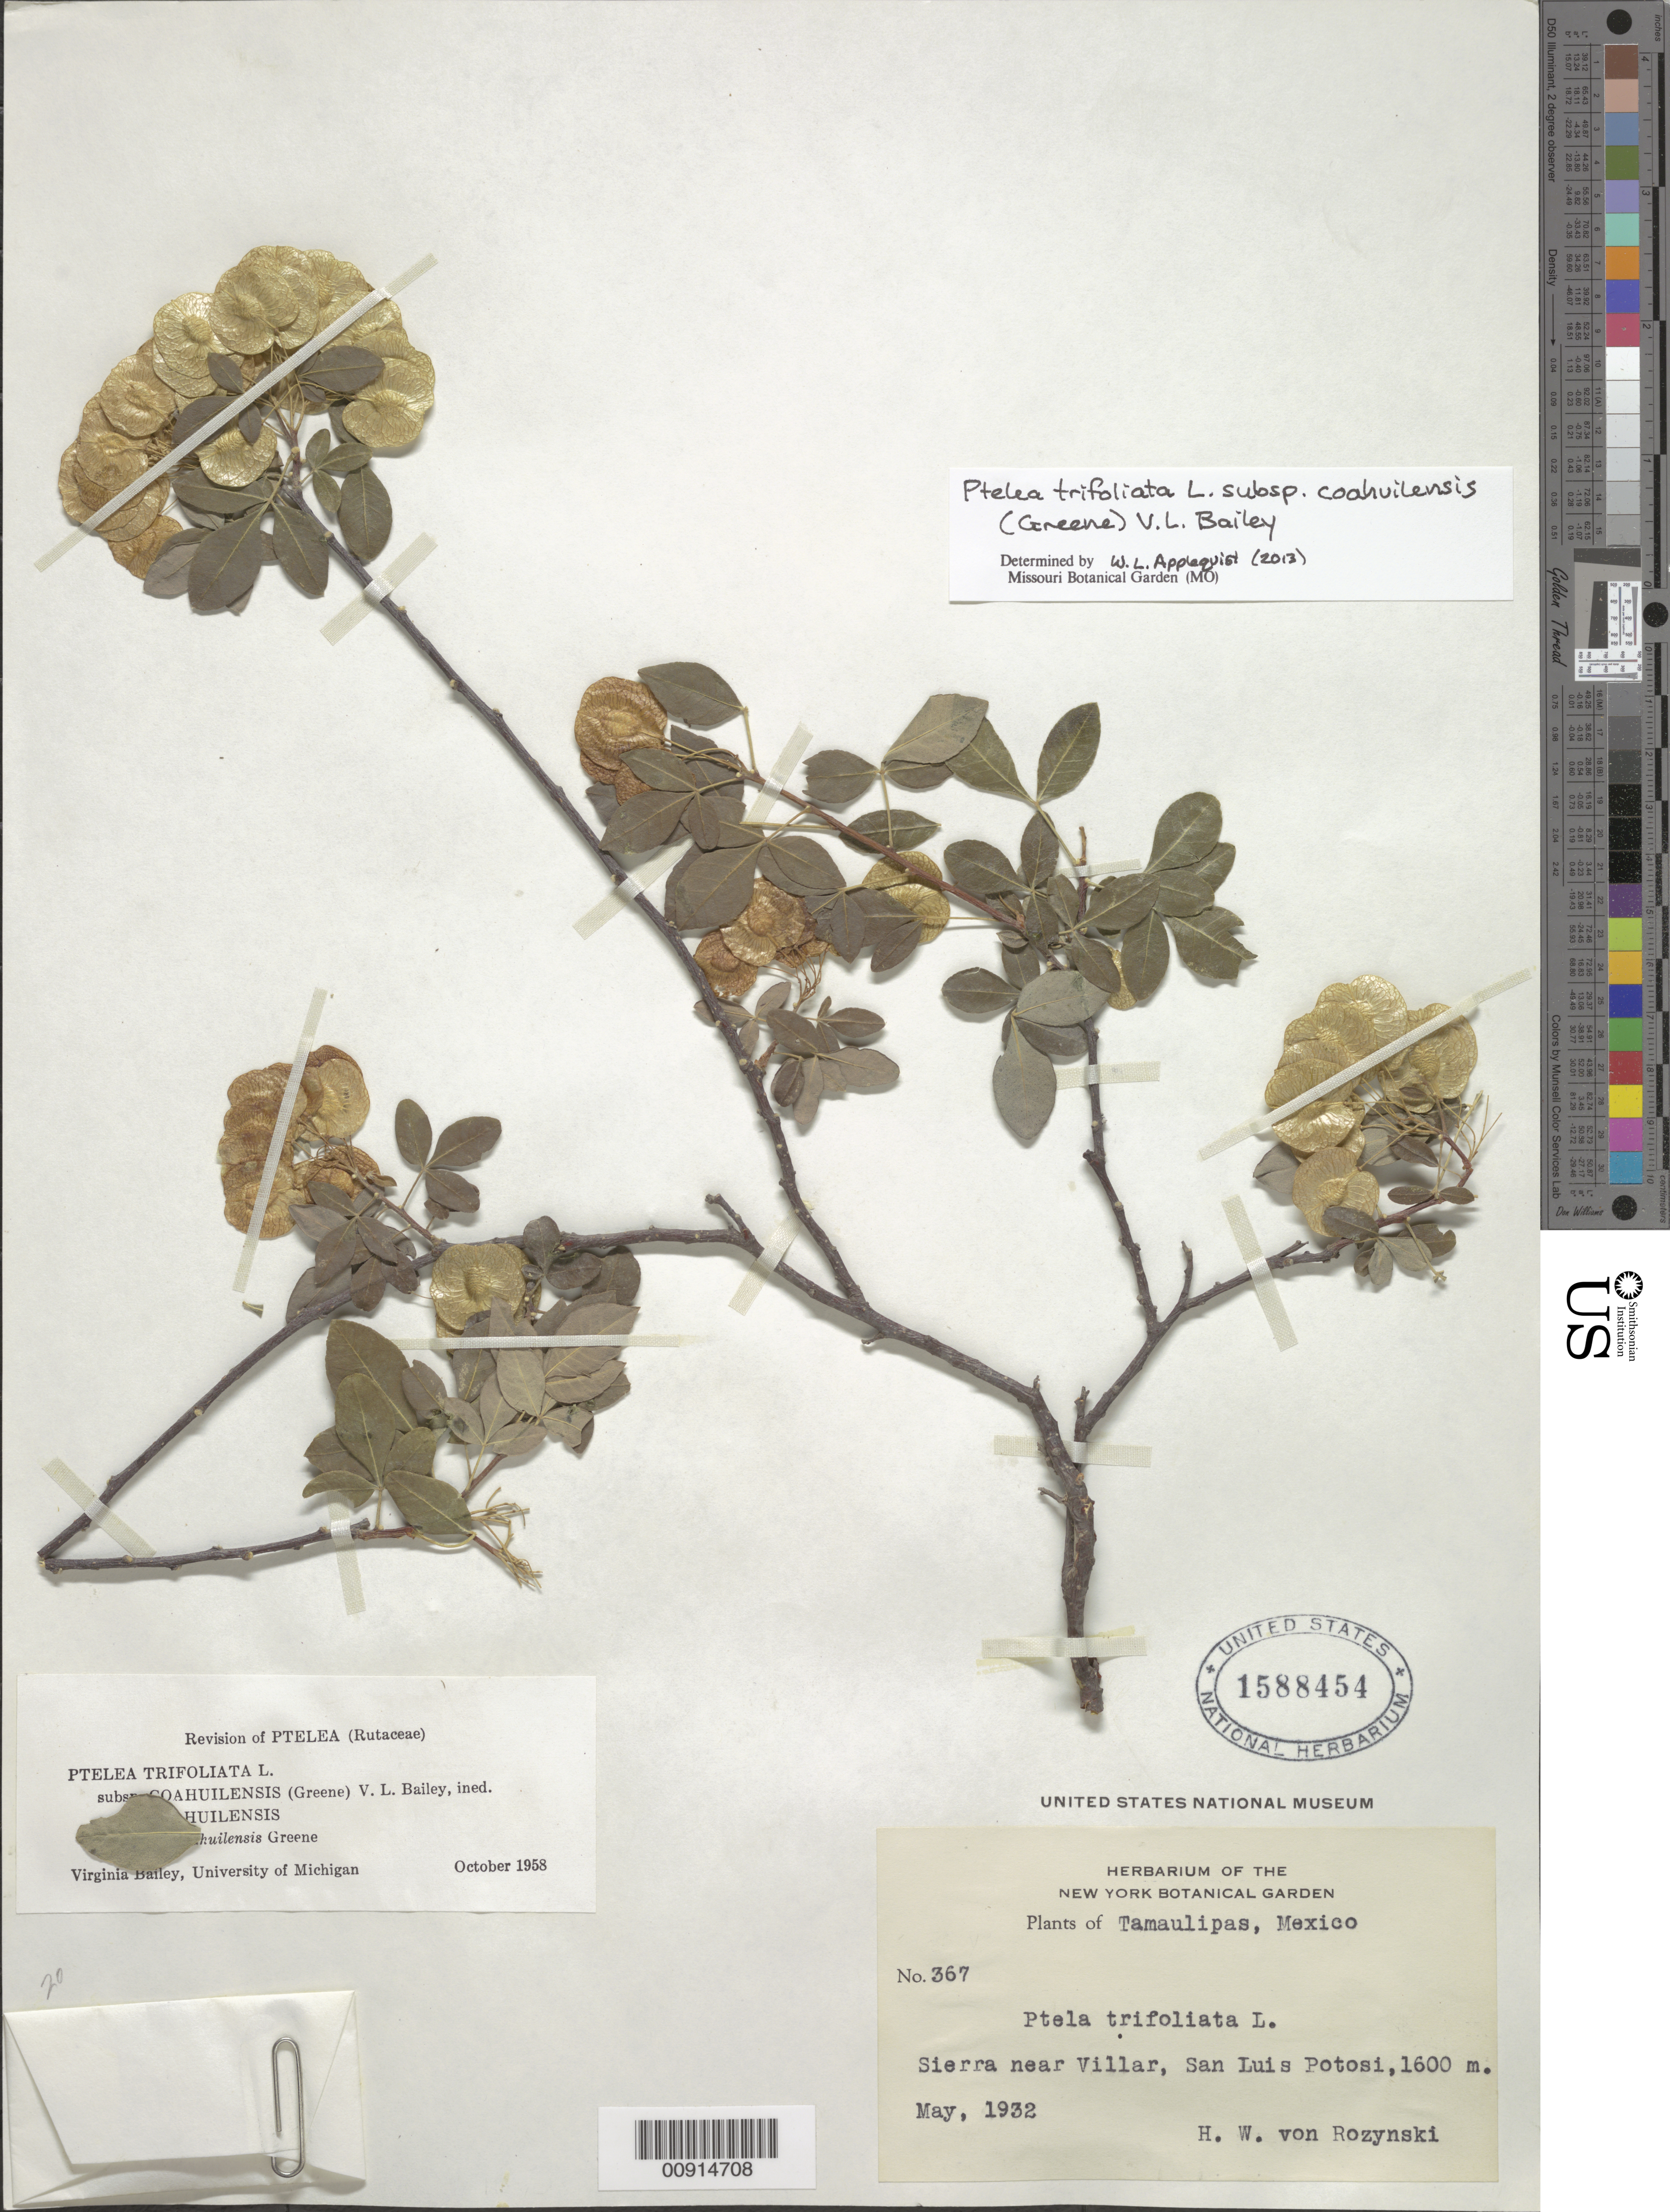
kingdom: Plantae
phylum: Tracheophyta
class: Magnoliopsida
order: Sapindales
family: Rutaceae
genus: Ptelea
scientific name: Ptelea trifoliata subsp. coahuilensis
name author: (Greene) V. L. Bailey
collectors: Rozynski, H. W. von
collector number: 367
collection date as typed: May 1932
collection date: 1932-05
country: Mexico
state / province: Tamaulipas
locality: Sierra near Villar, San Luis Potosí.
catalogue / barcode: US 1588454